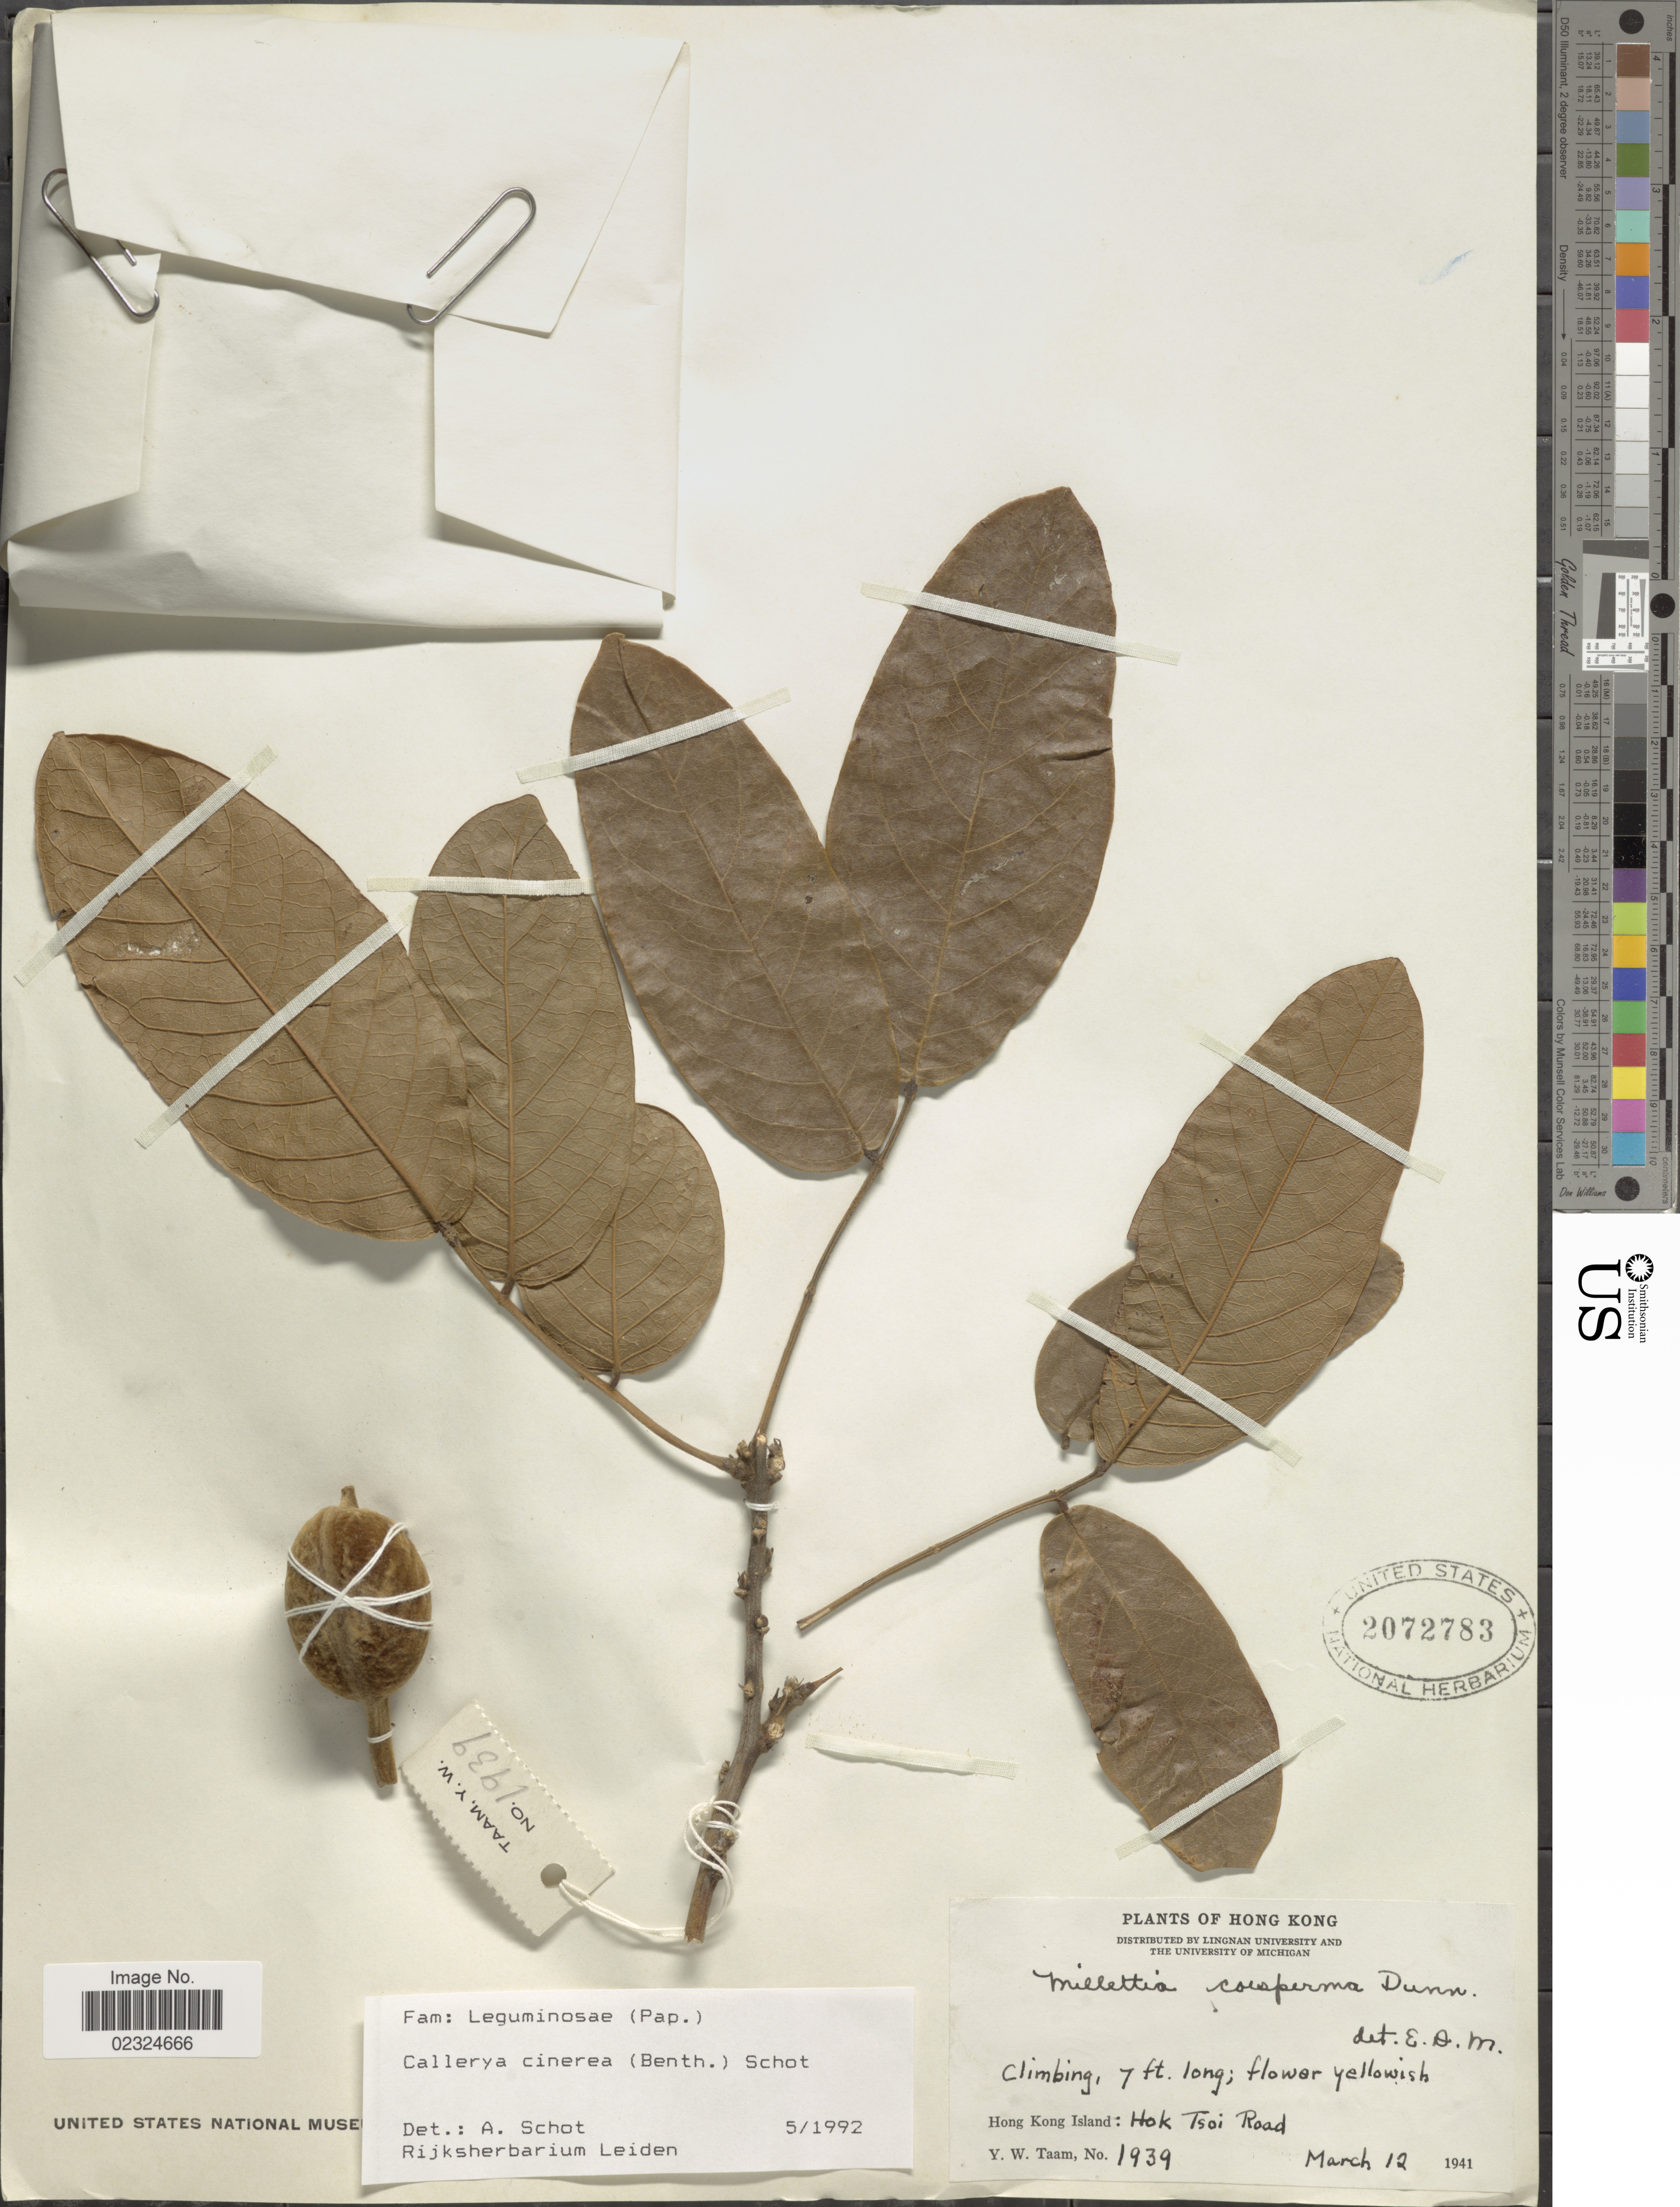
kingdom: Plantae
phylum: Tracheophyta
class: Magnoliopsida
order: Fabales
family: Fabaceae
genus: Callerya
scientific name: Callerya cinerea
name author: (Benth.) Schot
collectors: Y. W. Taam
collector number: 1939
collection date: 1941-03-12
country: China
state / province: Hong Kong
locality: Hong Kong Island: Hok Tsoi Road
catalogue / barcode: US 2072783